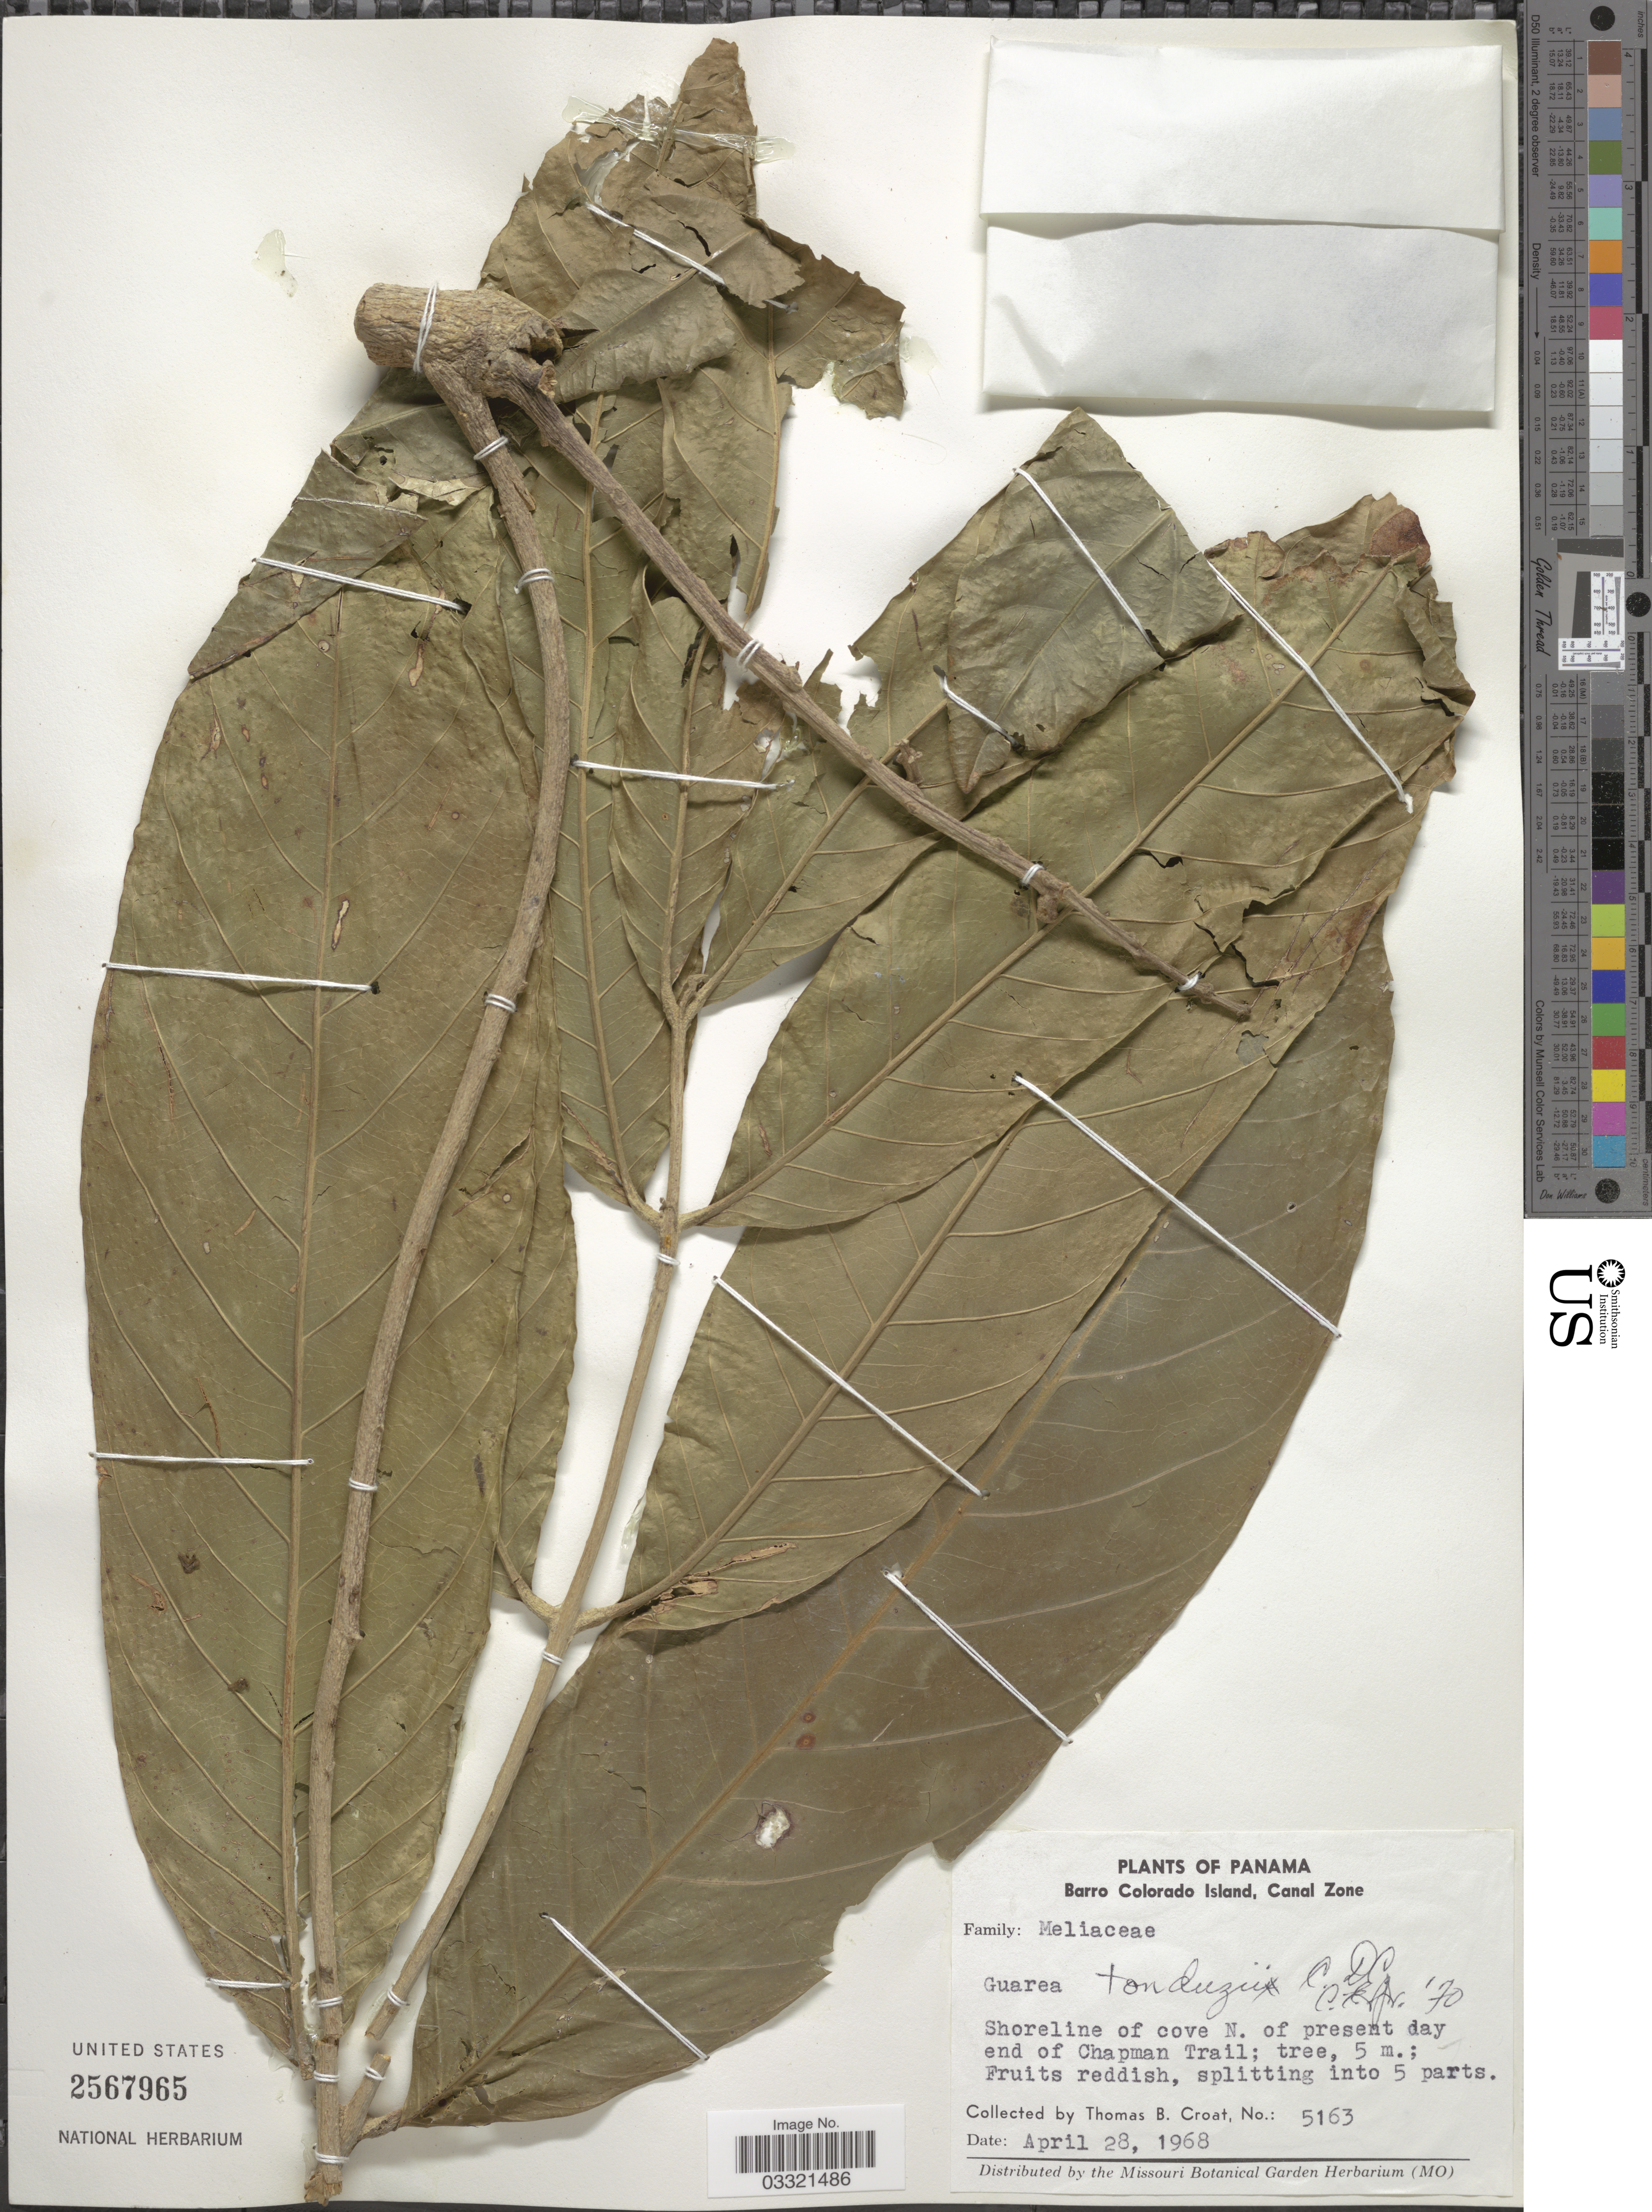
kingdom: Plantae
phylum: Tracheophyta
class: Magnoliopsida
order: Sapindales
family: Meliaceae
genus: Guarea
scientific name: Guarea tonduzii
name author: C. DC.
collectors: T. B. Croat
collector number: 5163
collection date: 1968-04-28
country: Panama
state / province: Panamá Oeste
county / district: Canal Zone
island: Barro Colorado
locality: Barro Colorado Island, Canal Zone. Shoreline of cove N. of present day end of Chapman Trail.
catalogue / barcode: US 2567965